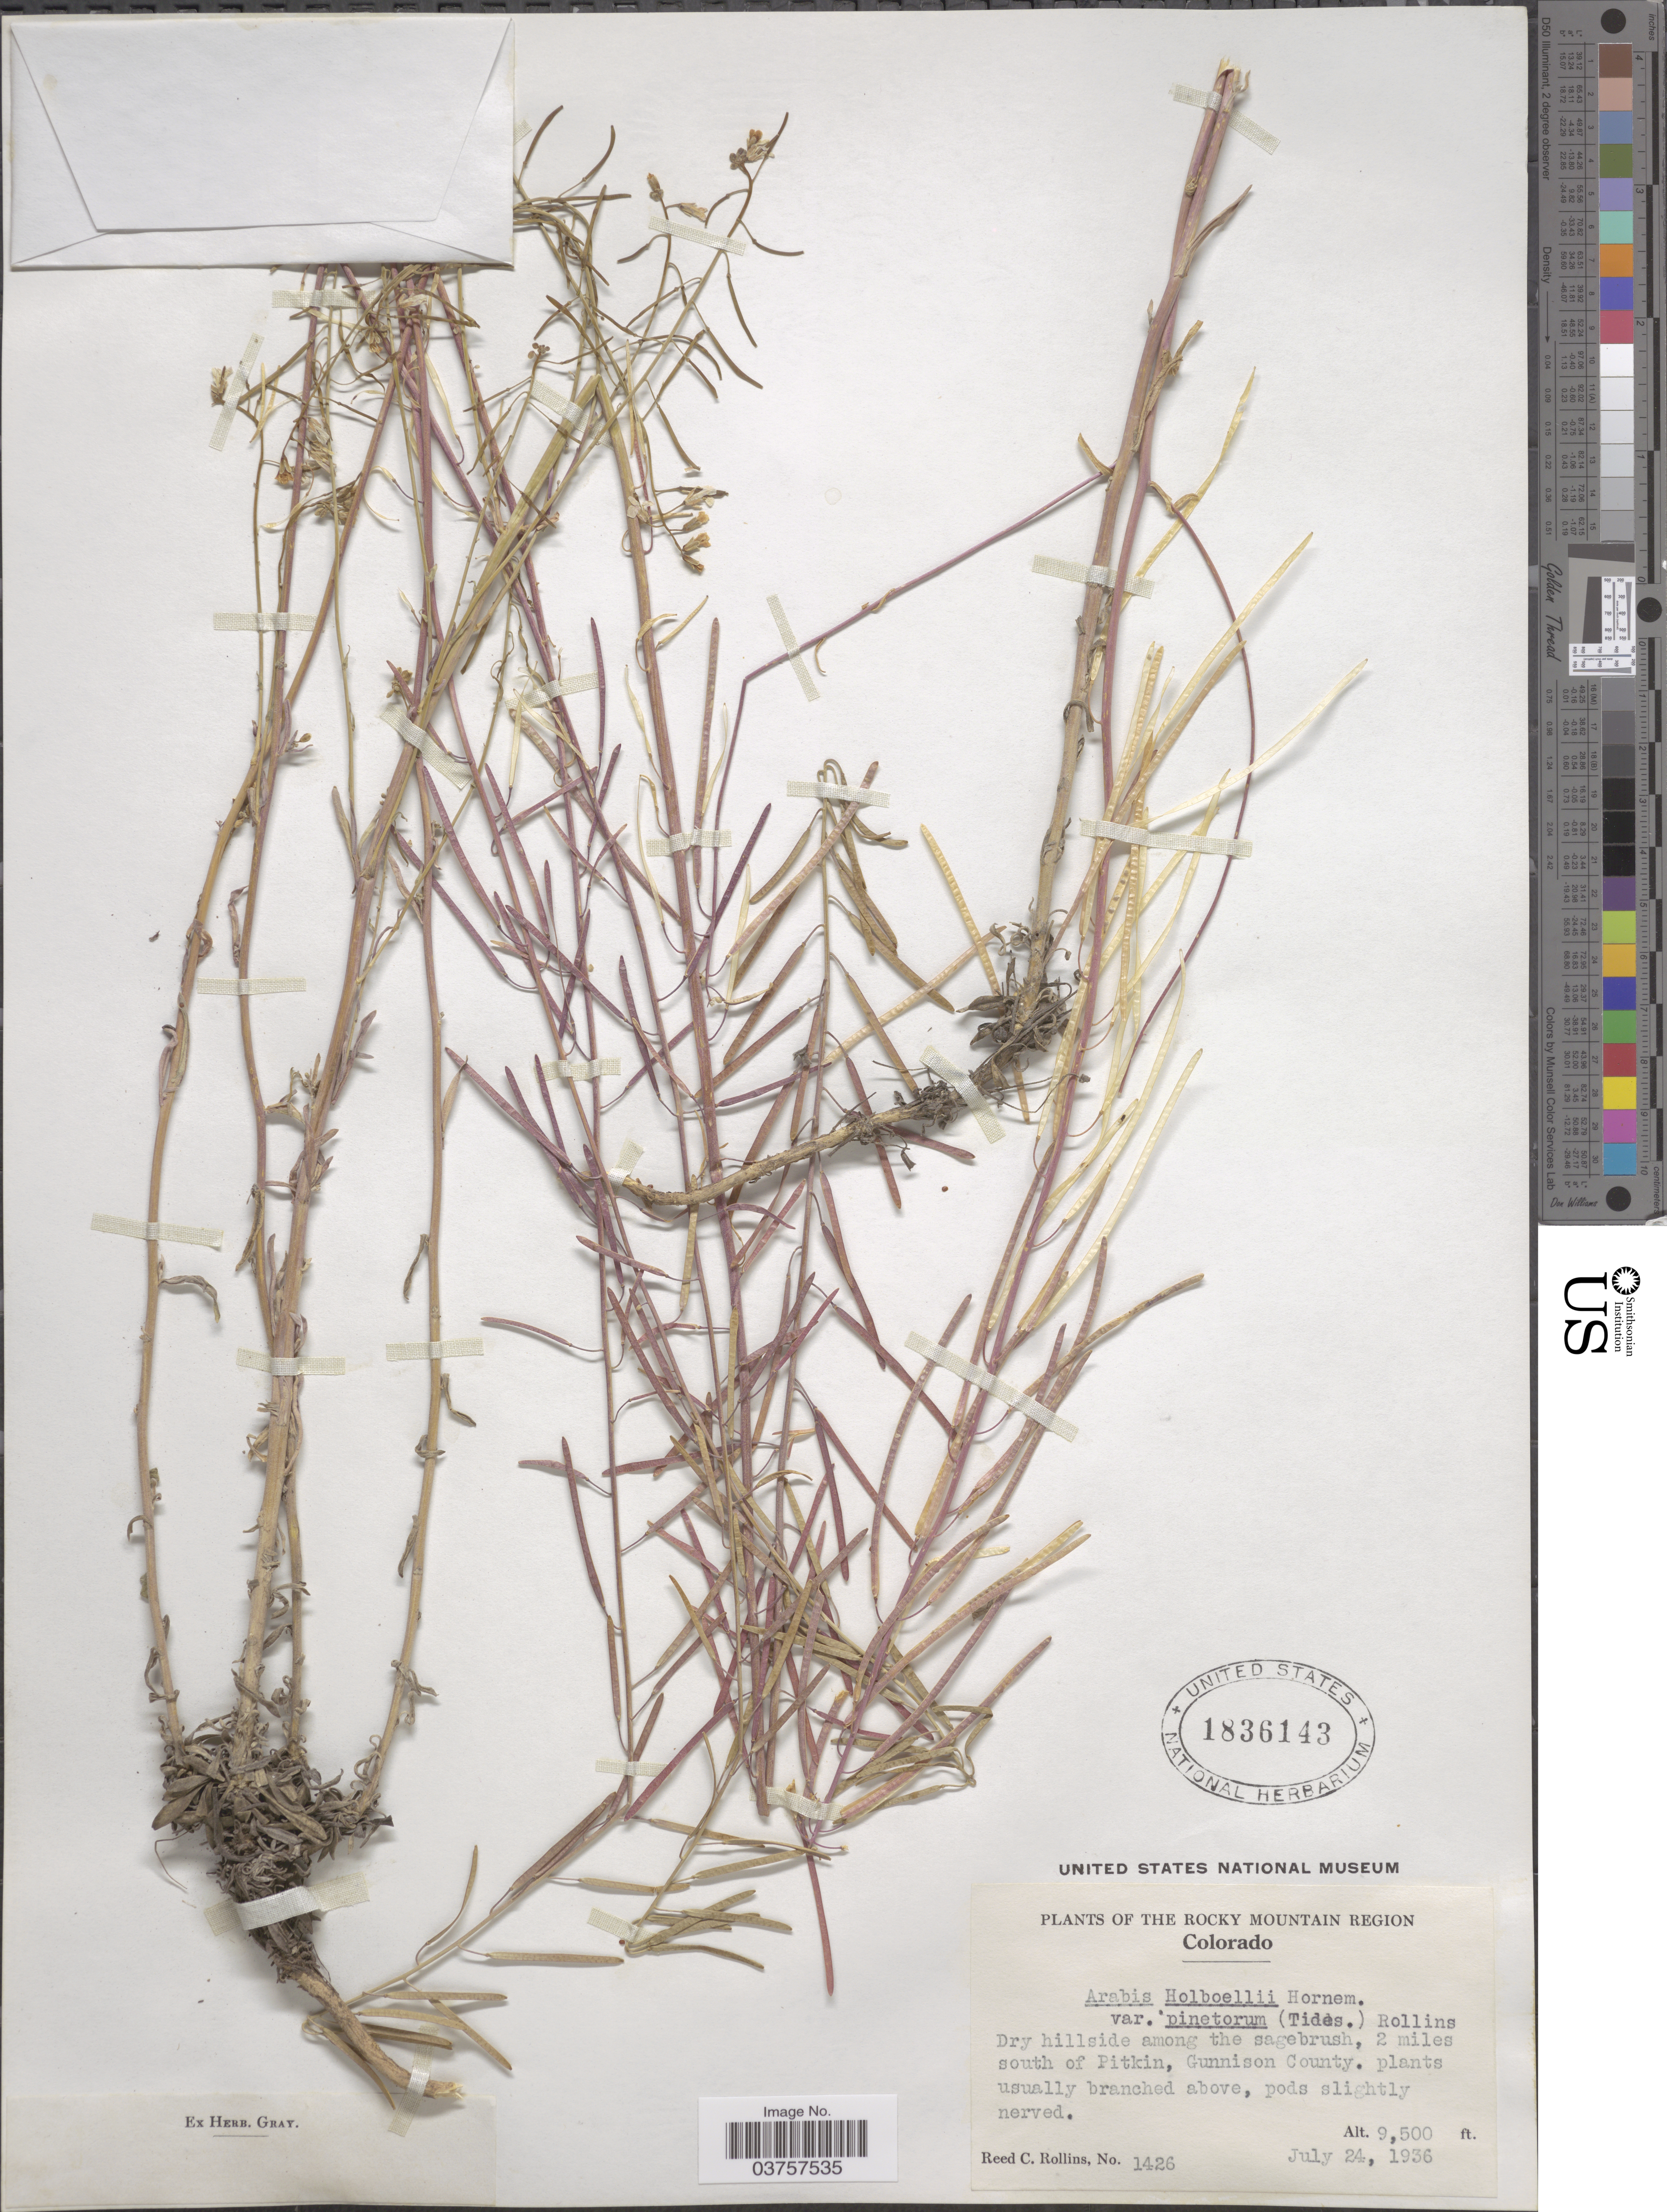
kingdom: Plantae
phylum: Tracheophyta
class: Magnoliopsida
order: Brassicales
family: Brassicaceae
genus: Arabis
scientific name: Arabis holboellii var. pinetorum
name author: (Tidestr.) Rollins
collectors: R. C. Rollins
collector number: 1426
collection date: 1936-07-24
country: United States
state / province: Colorado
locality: The Rocky Mountain Region. 2 miles south of Pitkin, Gunnison County.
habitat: dry hillside among sagebrush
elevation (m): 2896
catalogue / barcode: US 1836143